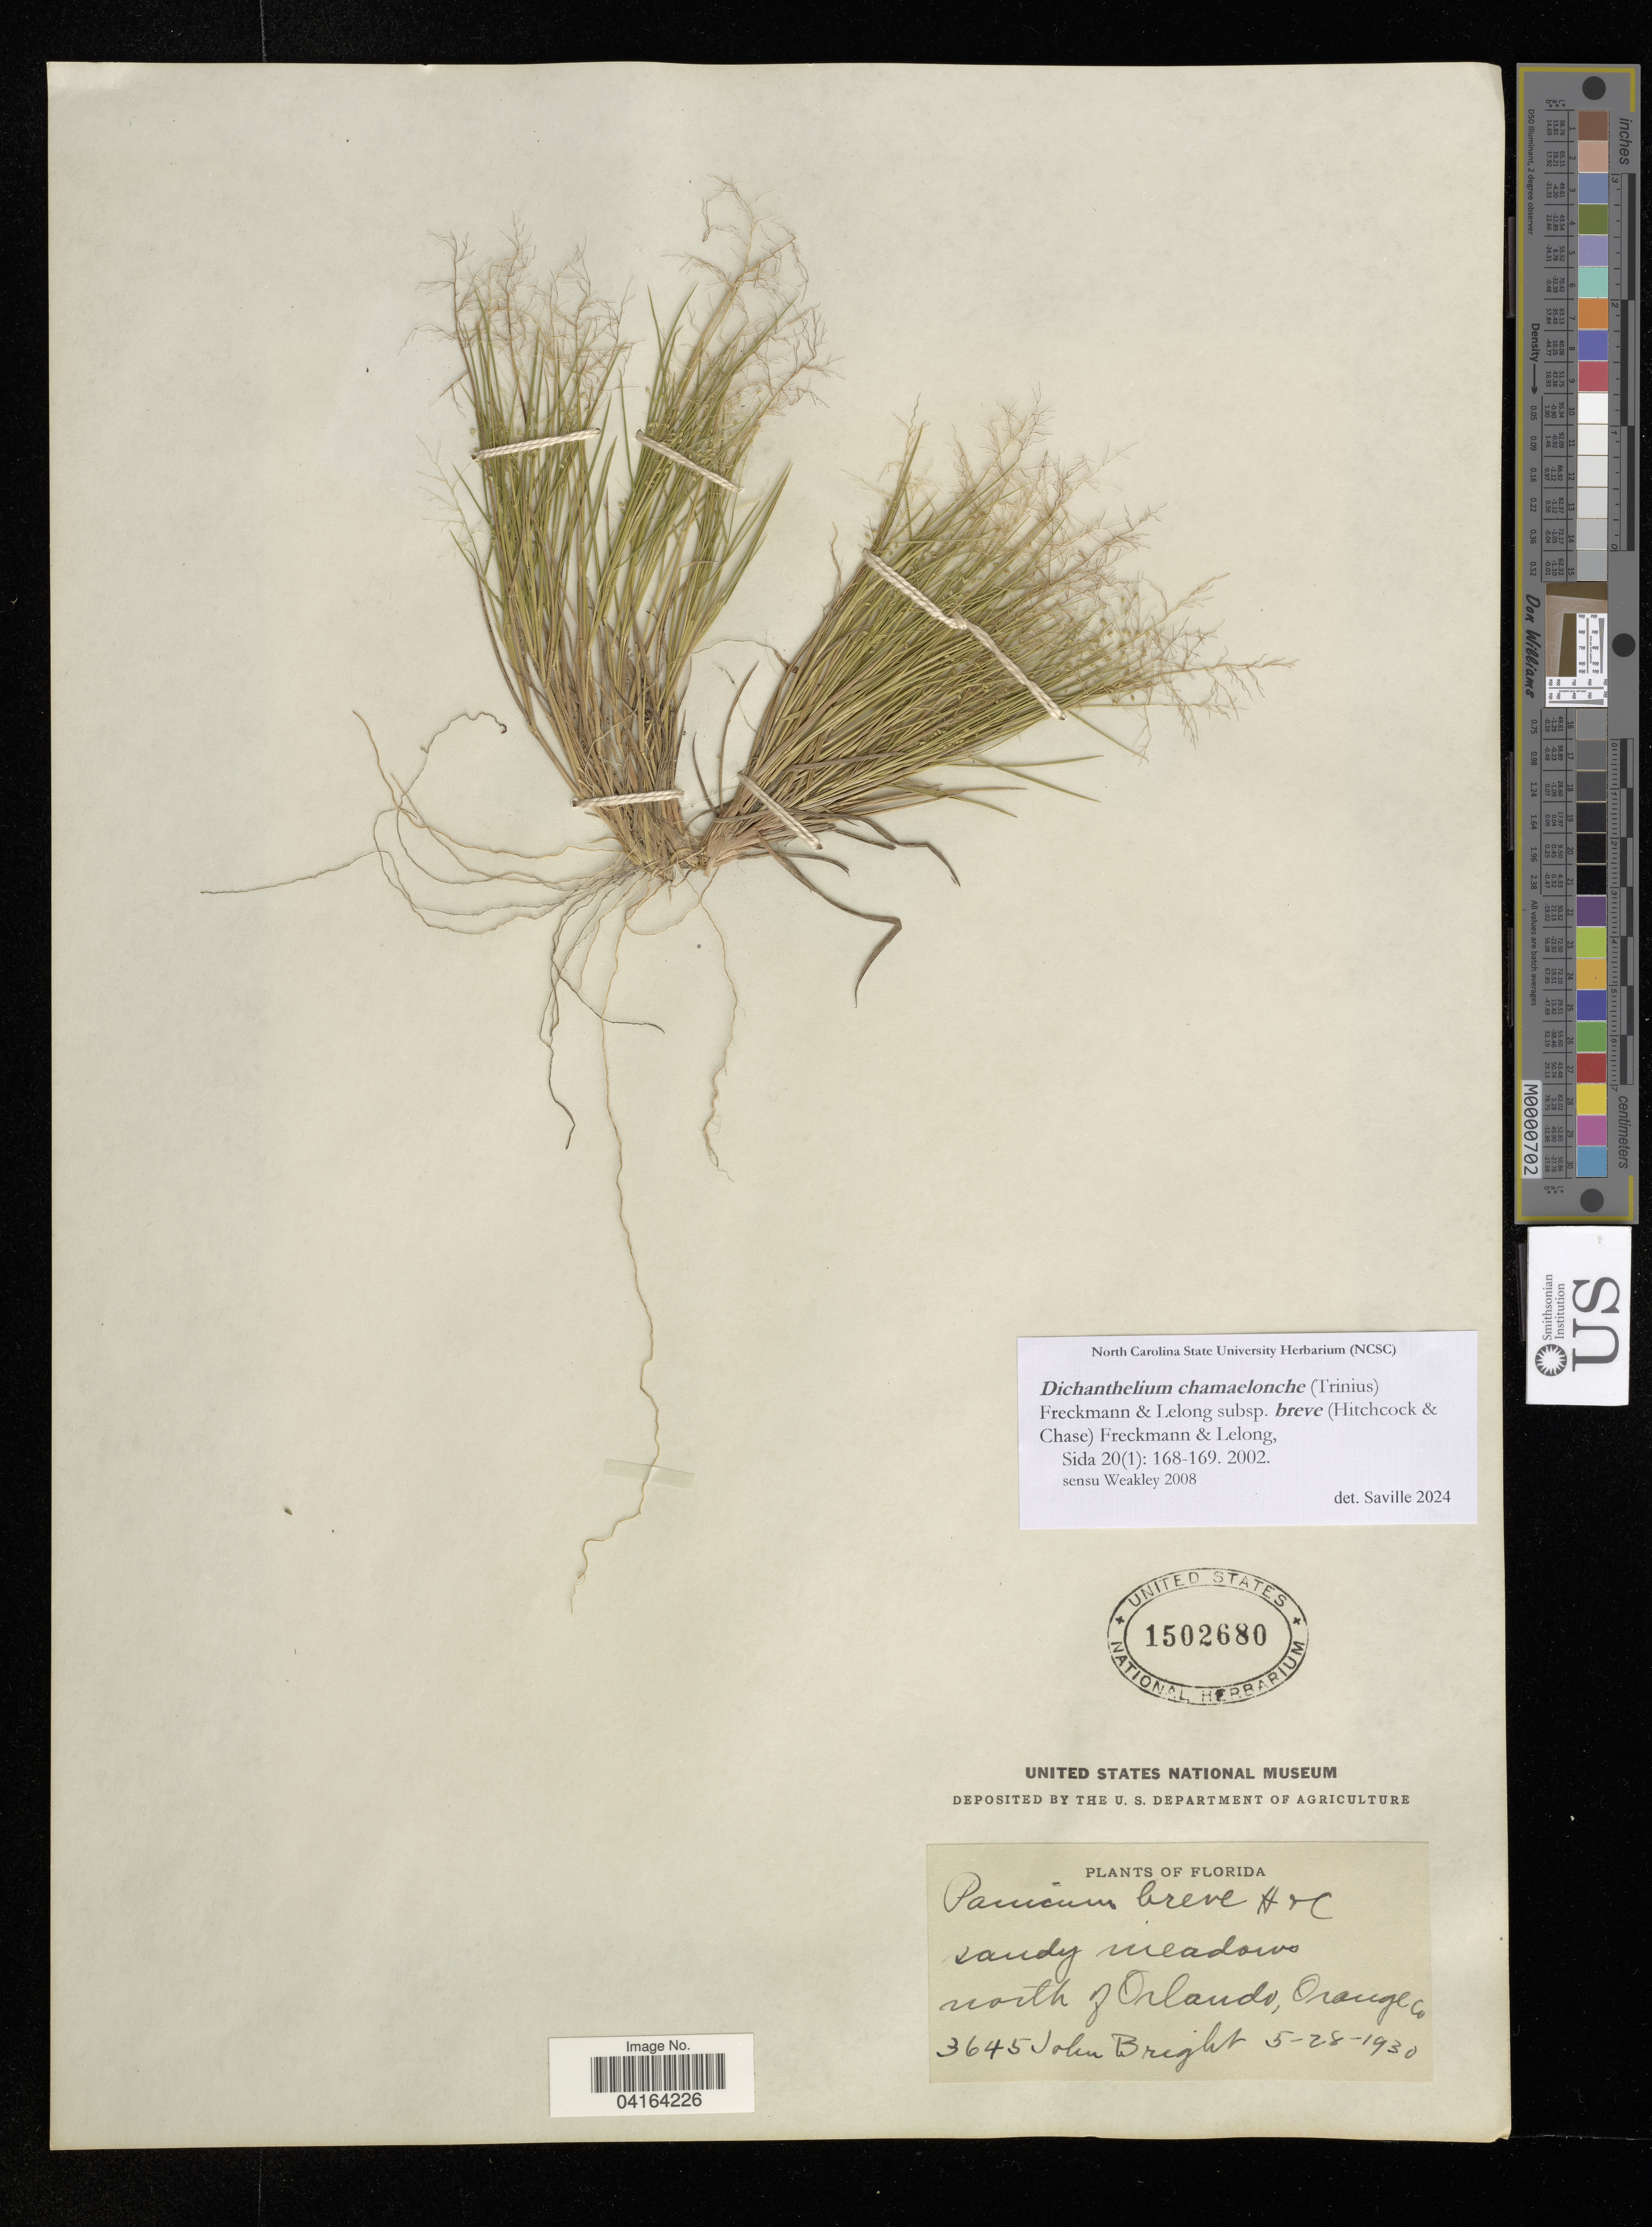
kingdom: Plantae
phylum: Tracheophyta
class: Liliopsida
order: Poales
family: Poaceae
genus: Dichanthelium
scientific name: Dichanthelium chamaelonche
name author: (Trin.) Freckmann & Lelong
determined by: Saville, A. C., (NCSC), North Carolina State University (UNITED STATES)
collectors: J. Bright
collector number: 3645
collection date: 1930-05-28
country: United States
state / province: Florida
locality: North of Orlando, Orange Co.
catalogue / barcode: US 1502680